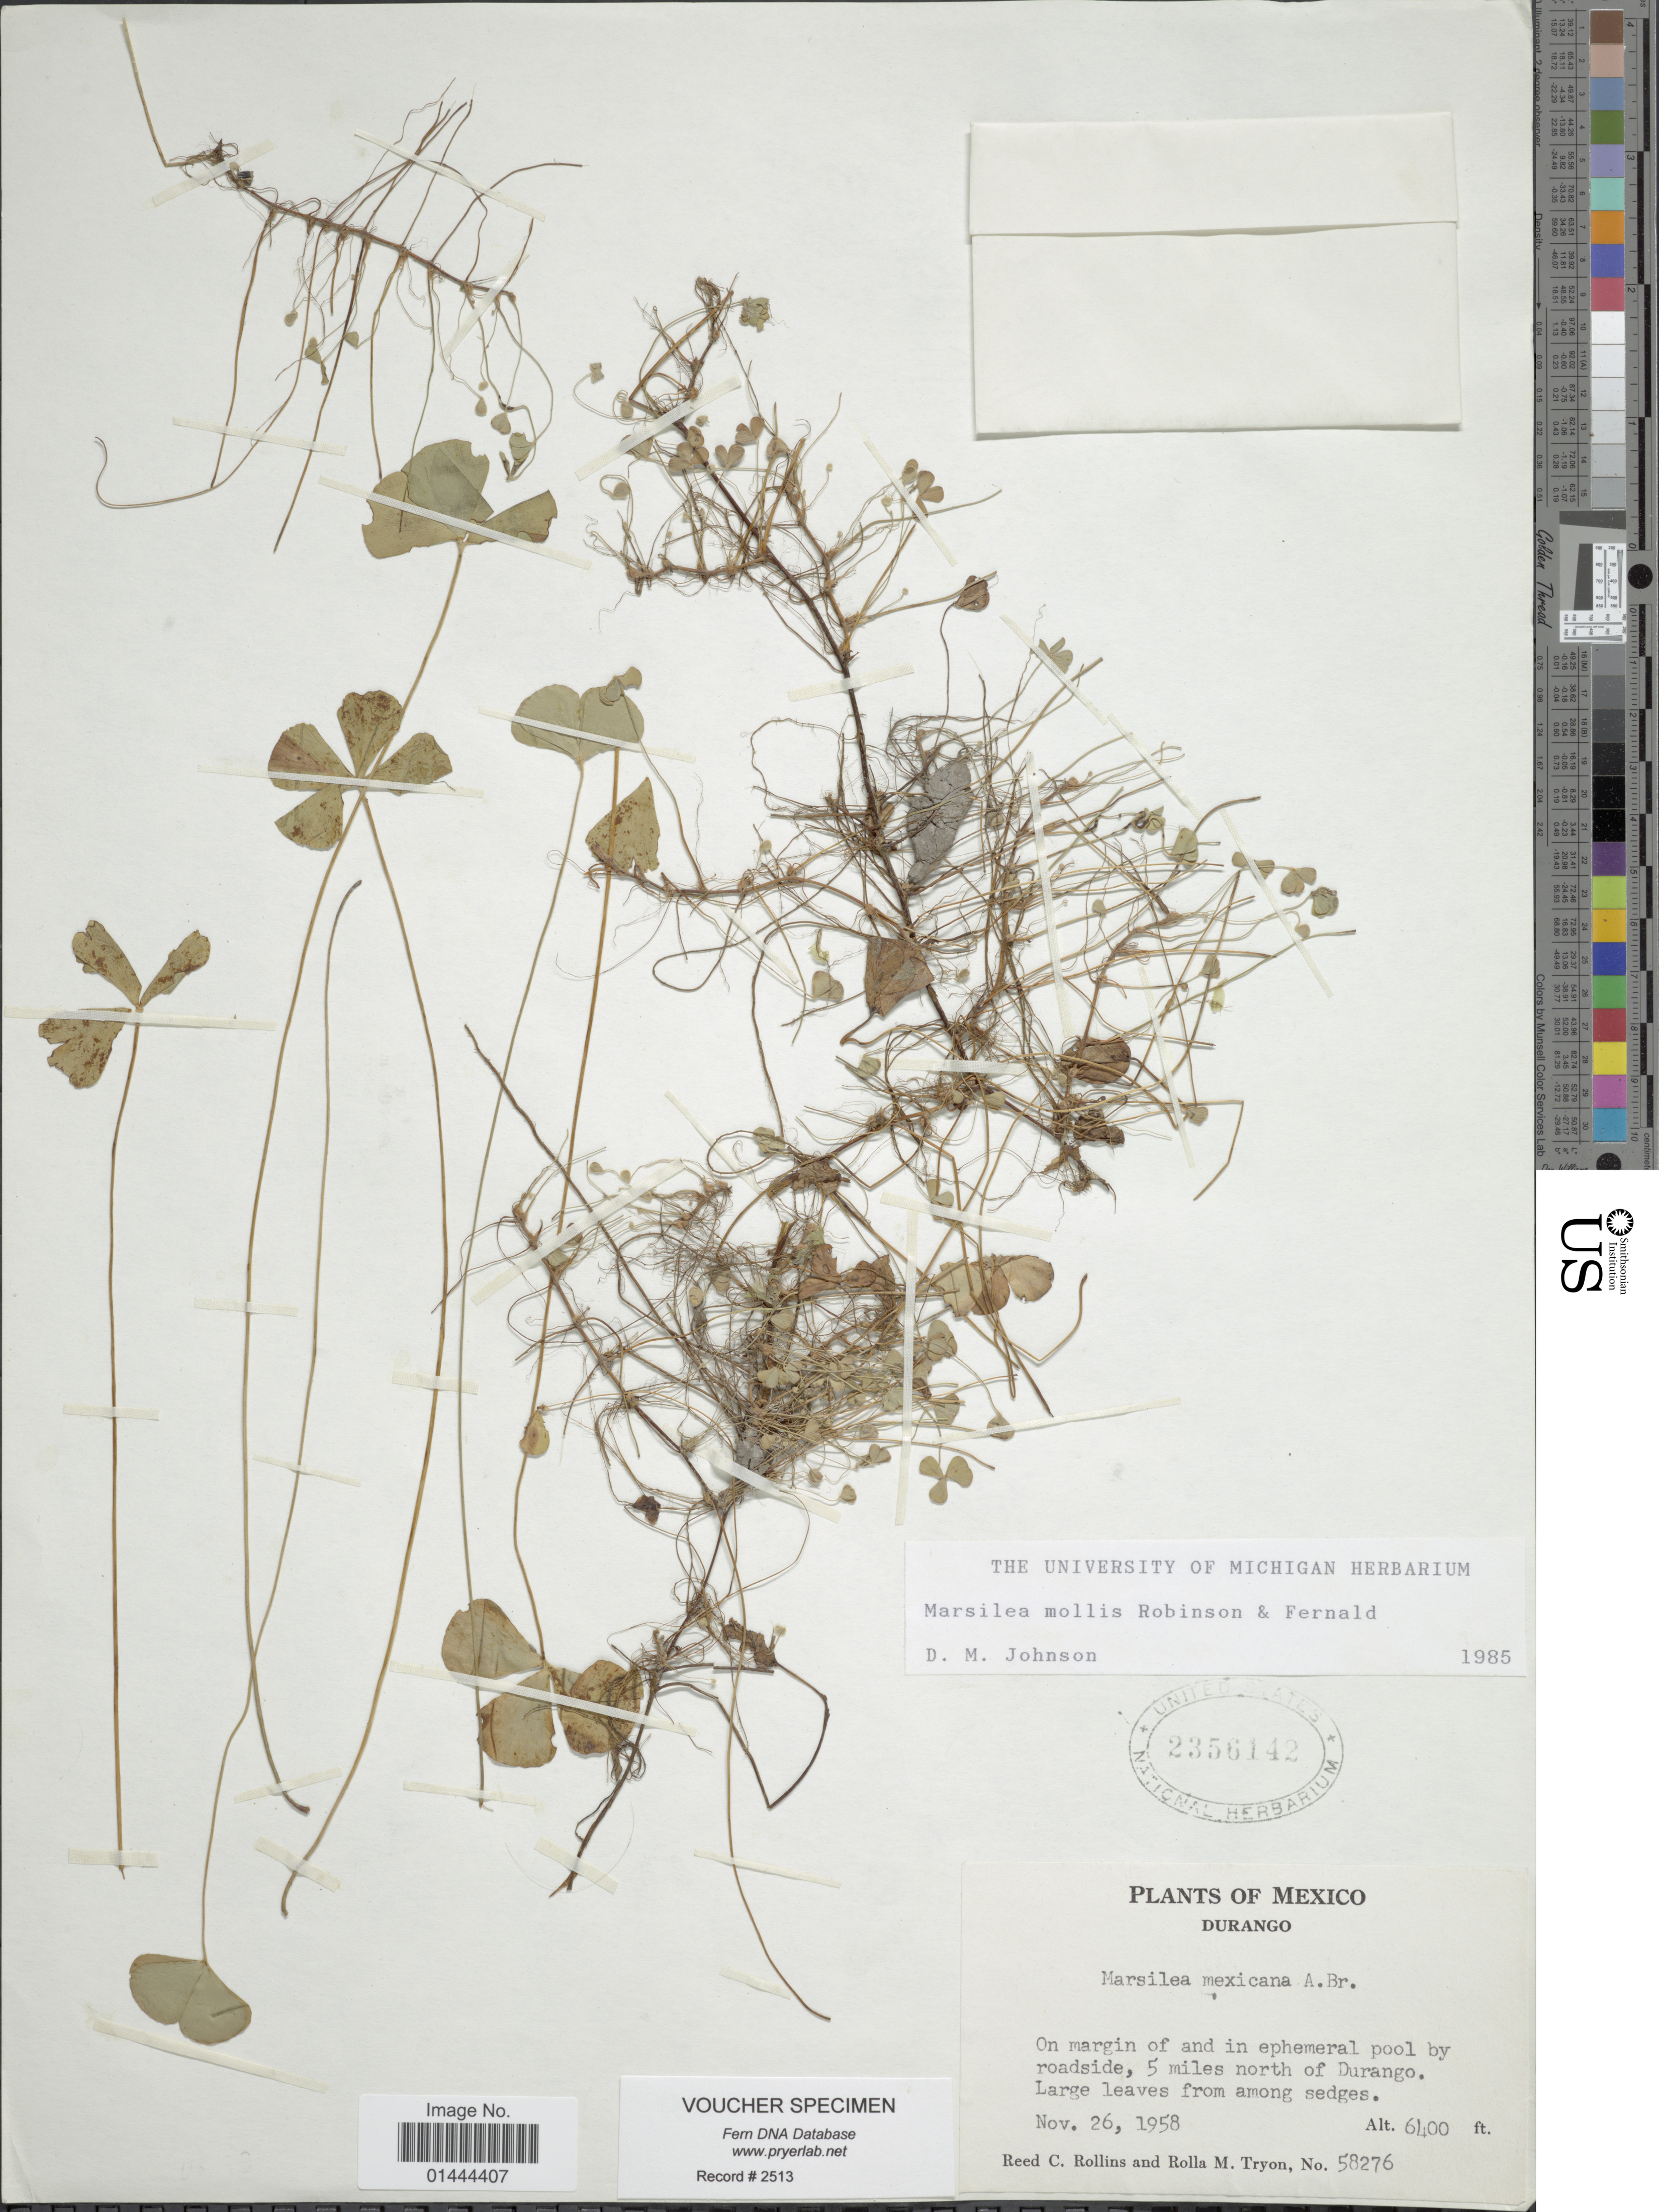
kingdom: Plantae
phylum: Tracheophyta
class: Polypodiopsida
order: Salviniales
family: Marsileaceae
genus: Marsilea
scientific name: Marsilea mollis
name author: B.L. Rob. & Fernald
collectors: R. C. Rollins & R. M. Tryon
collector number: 58276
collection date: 1958-11-26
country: Mexico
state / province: Durango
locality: On margin of and in ephemeral pool by roadside, 5 miles north of Durango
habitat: on margin of and in ephemeral pool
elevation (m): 1951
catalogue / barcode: US 2356142